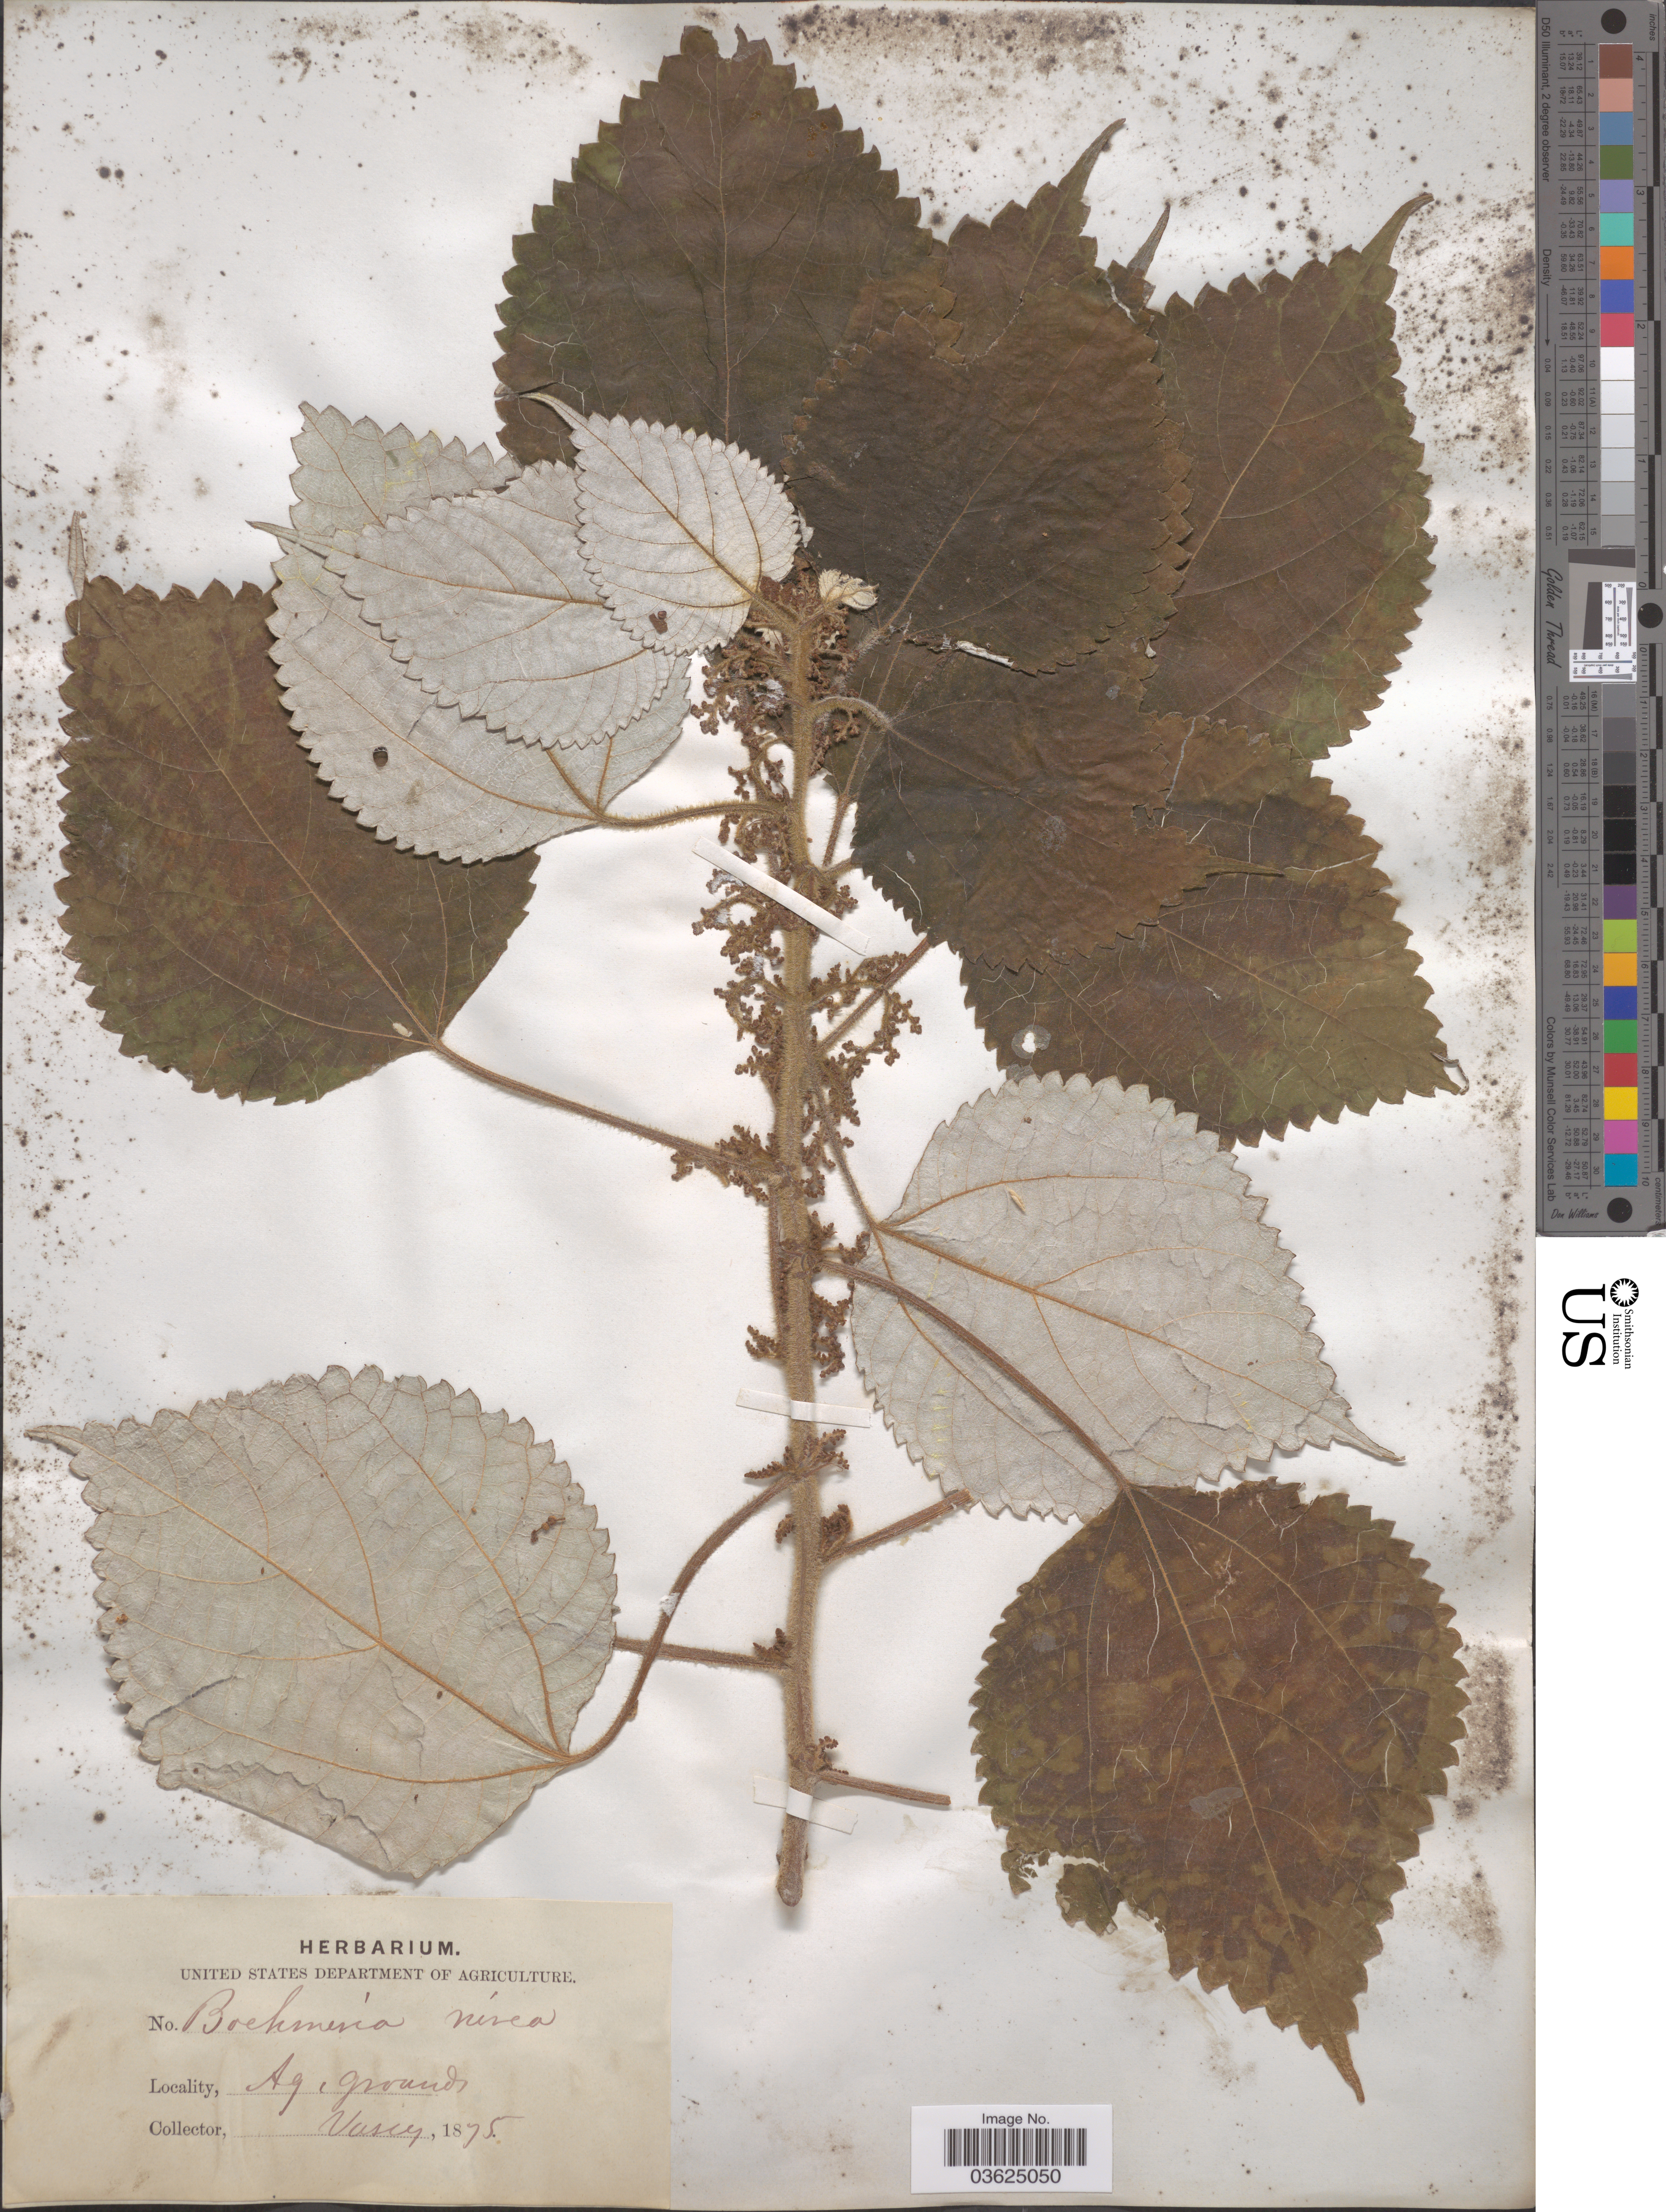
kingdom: Plantae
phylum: Tracheophyta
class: Magnoliopsida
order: Rosales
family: Urticaceae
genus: Boehmeria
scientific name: Boehmeria nivea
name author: (L.) Gaudich.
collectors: Vasey, --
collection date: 1875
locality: Ag. grounds.